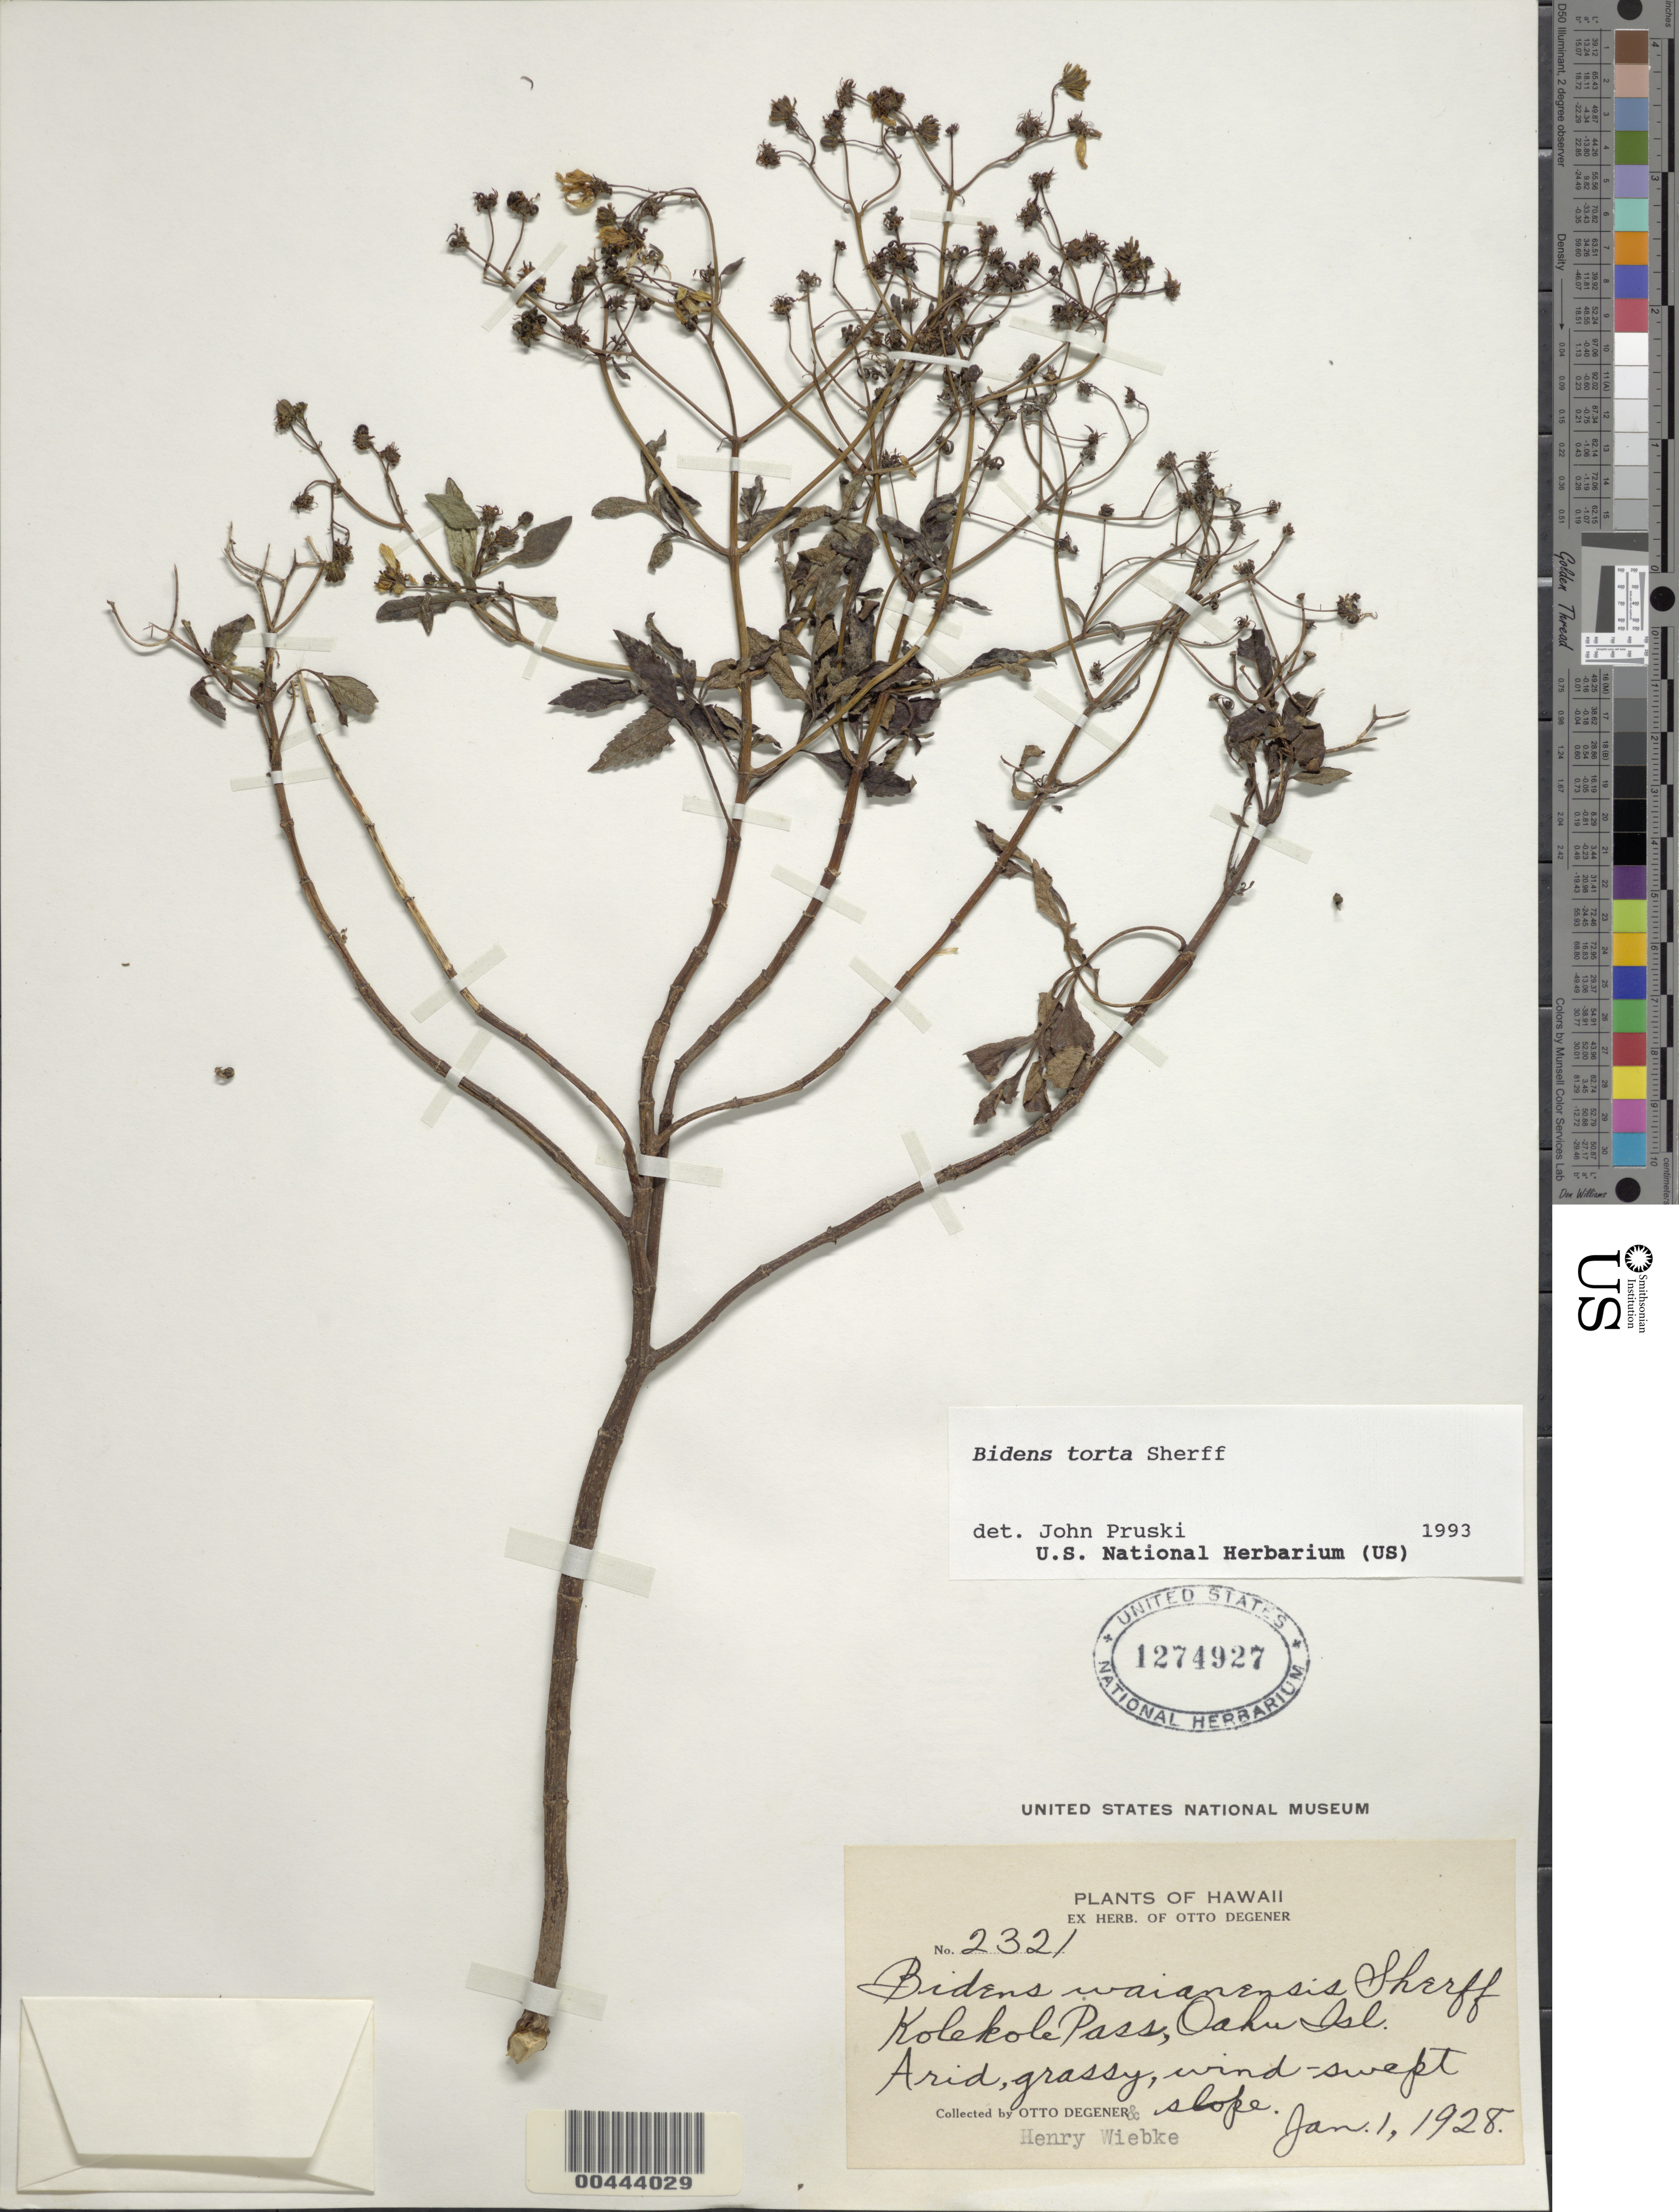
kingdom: Plantae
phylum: Tracheophyta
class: Magnoliopsida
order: Asterales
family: Asteraceae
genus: Bidens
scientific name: Bidens torta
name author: Sherff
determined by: Pruski, J. F.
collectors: O. Degener & H. Wiebke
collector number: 2321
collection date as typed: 1 Jan 1928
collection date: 1928-01-01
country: United States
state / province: Hawaii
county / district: Honolulu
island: Oahu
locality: Kolekole Pass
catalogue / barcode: US 1274927